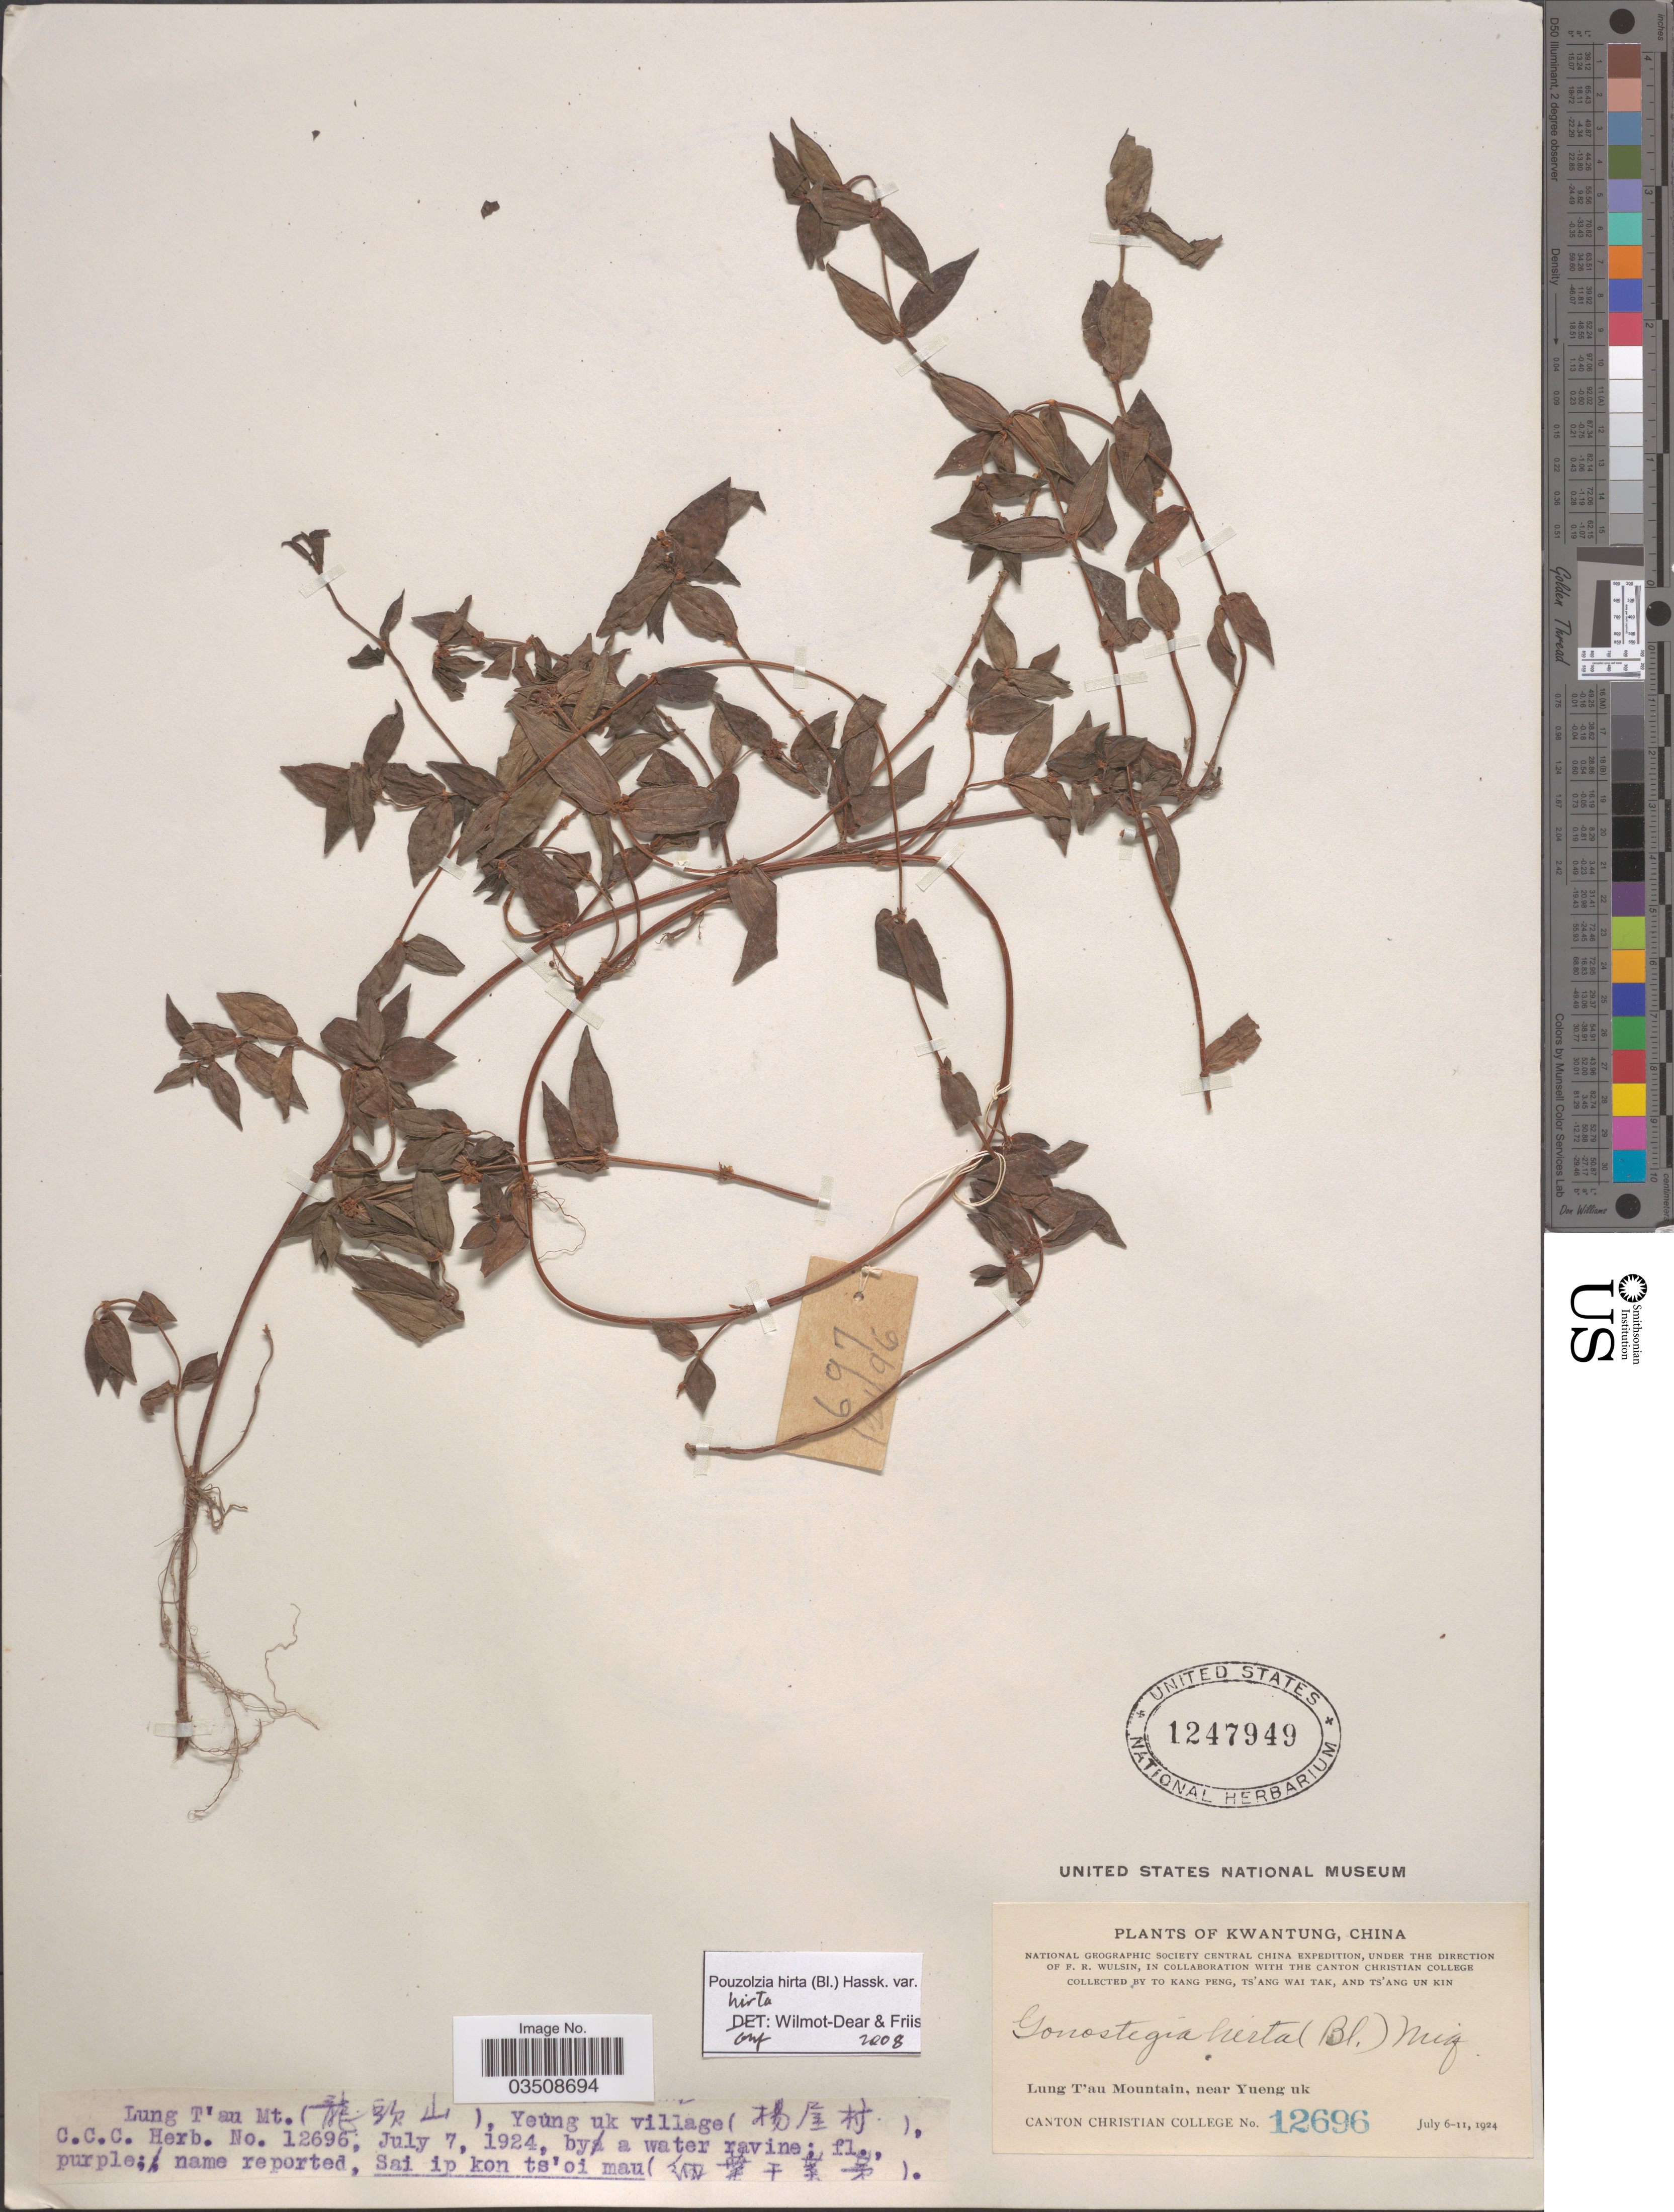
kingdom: Plantae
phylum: Tracheophyta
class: Magnoliopsida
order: Rosales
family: Urticaceae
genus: Gonostegia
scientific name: Gonostegia triandra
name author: (Blume) Miq.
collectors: Kang Peng To, W. T. Tsang & Ts' Ang Un Kin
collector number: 12696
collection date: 1924-07-07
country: China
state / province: Guangdong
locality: Kwantung. Lung T'au Mountain (X), near Yeung uk village (X).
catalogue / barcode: US 1247949